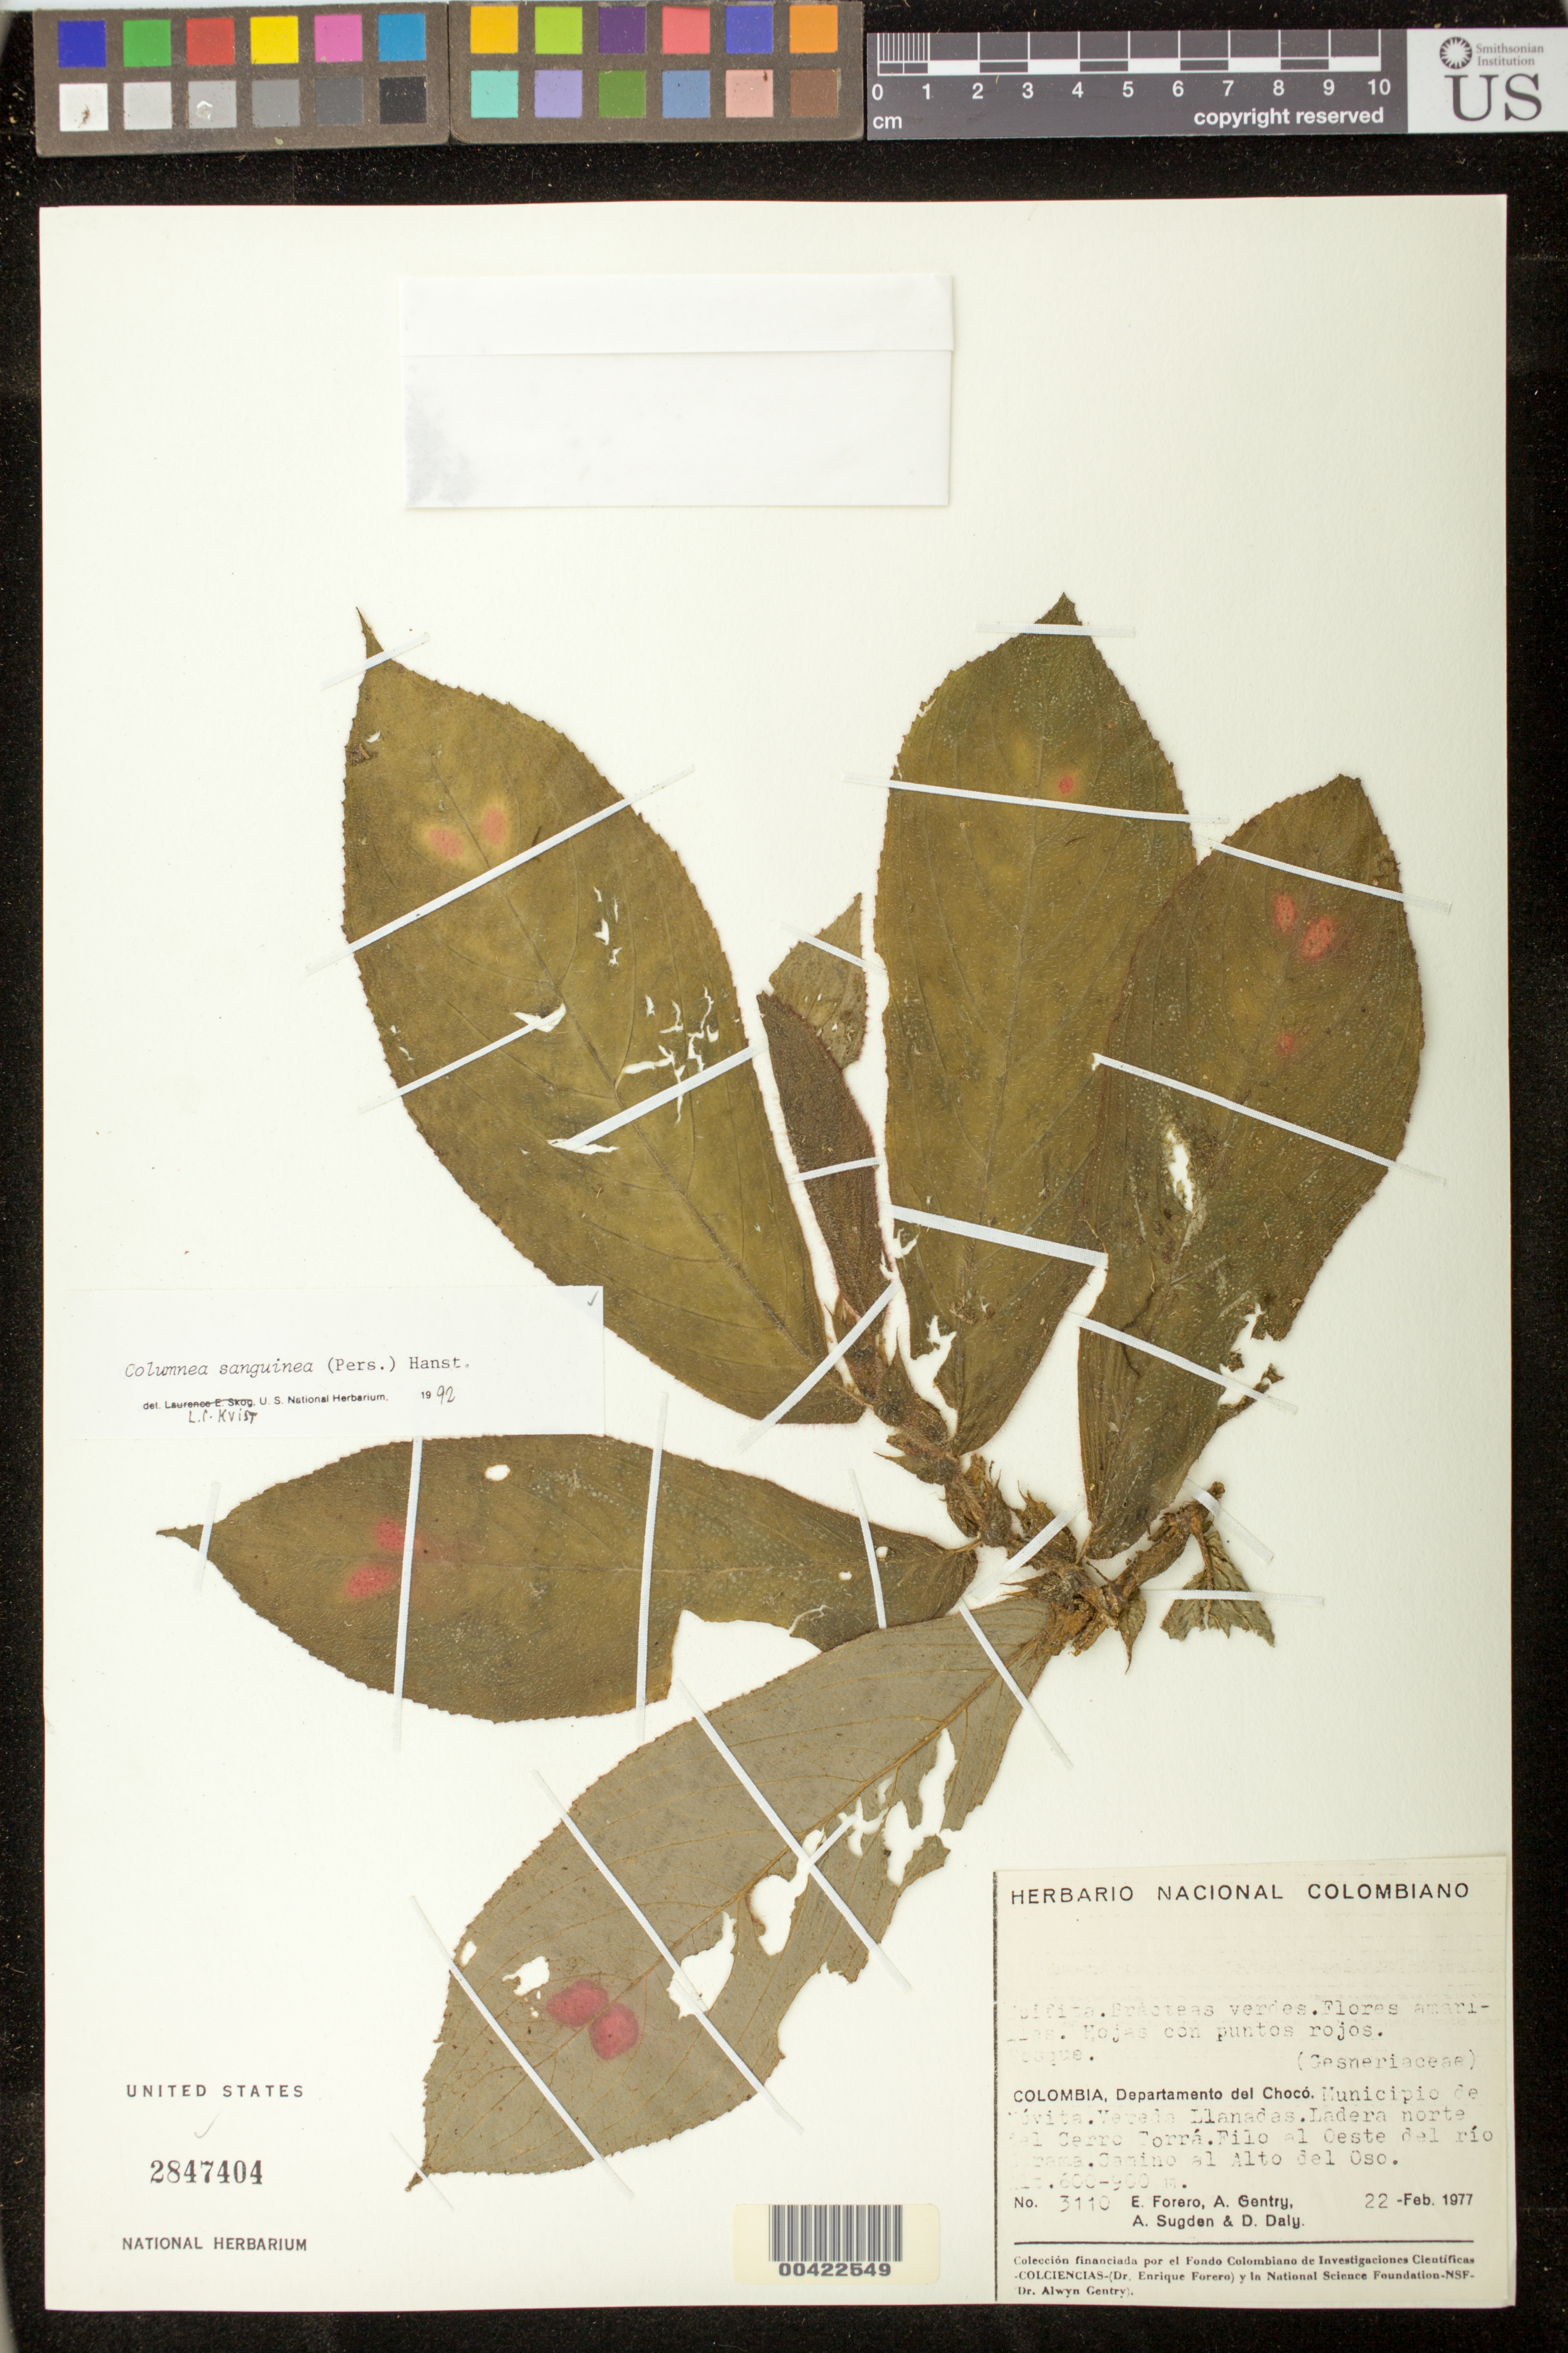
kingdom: Plantae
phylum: Tracheophyta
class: Magnoliopsida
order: Lamiales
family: Gesneriaceae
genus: Columnea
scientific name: Columnea fernandezii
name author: M. Amaya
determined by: Skog, Laurence E.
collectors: E. Forero, A. H. Gentry, A. Sugden & D. C. Daly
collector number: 3110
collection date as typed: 22 Feb 1977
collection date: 1977-02-22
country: Colombia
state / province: Chocó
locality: Mio. de Nóvita; vereda Llanadas, ladera norte del Cerro Torrá, filo al Oeste del río Surama, camino al Alto del Oso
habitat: Bosque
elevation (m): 600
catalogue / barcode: US 2847404